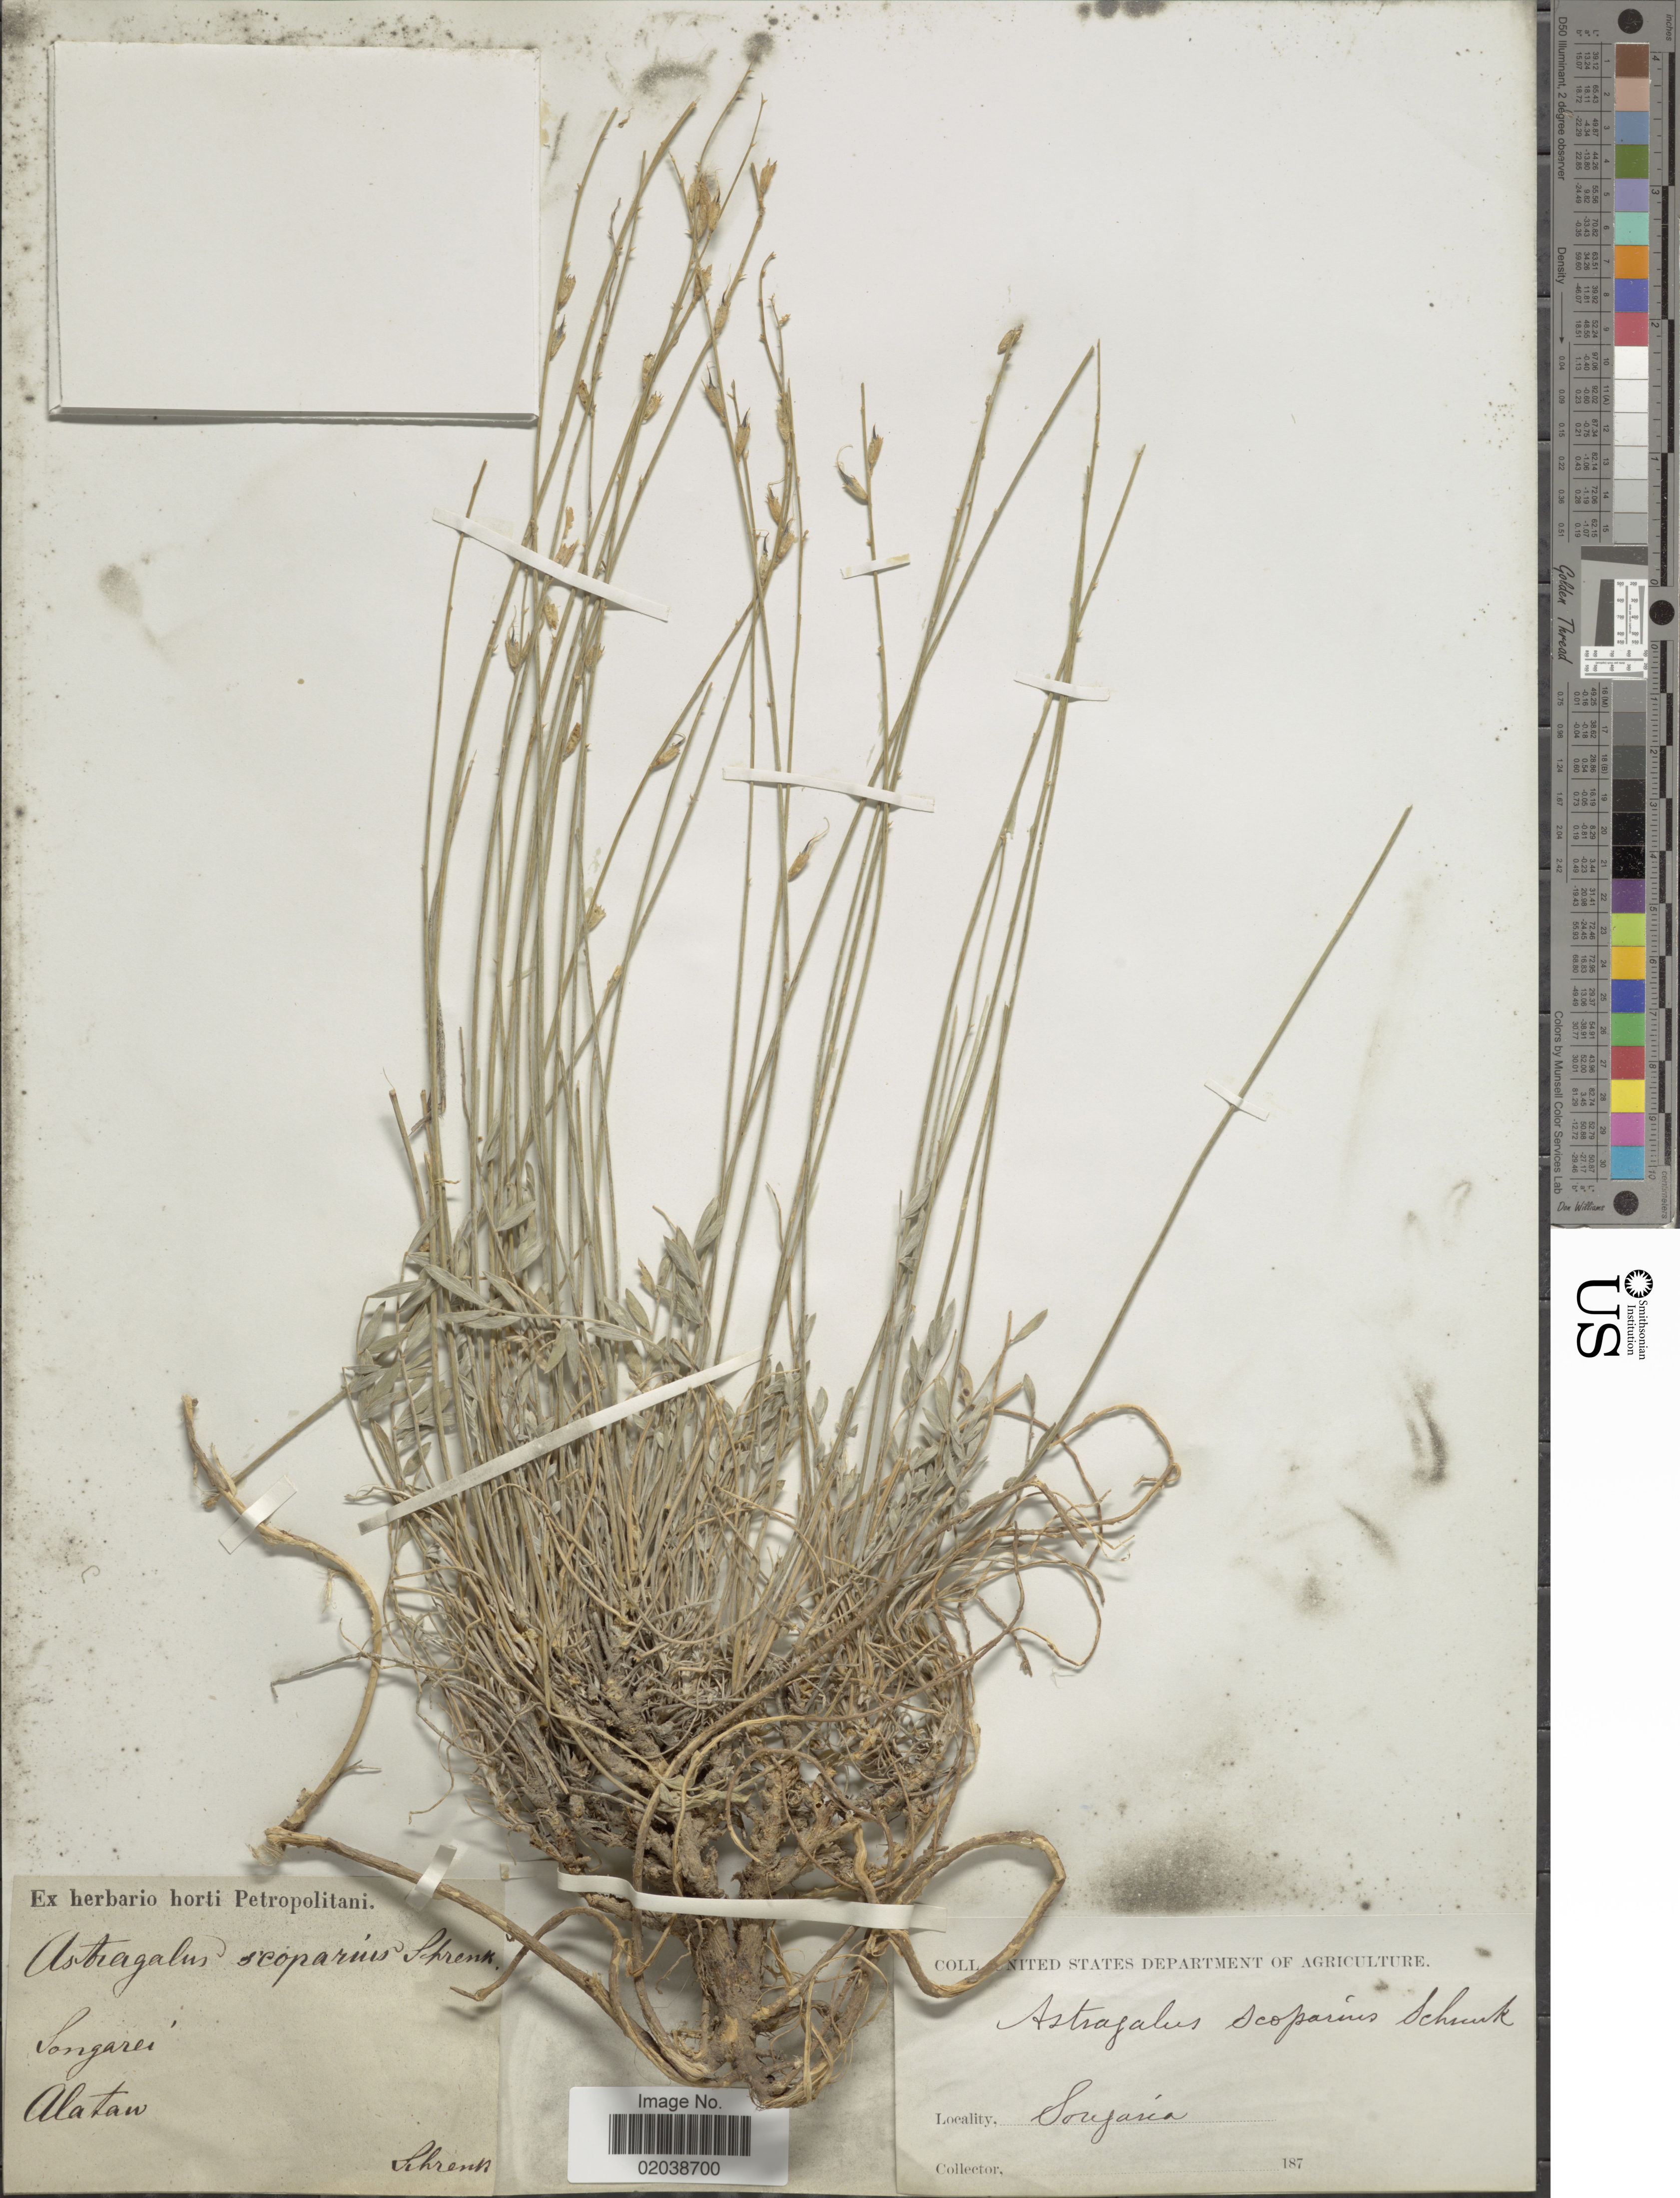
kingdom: Plantae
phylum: Tracheophyta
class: Magnoliopsida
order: Fabales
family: Fabaceae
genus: Astragalus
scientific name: Astragalus scoparius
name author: Schrenk ex Fisch. & C.A. Mey.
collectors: A.G. Schrenk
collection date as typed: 187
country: Kazakhstan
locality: Songarei, Alatau